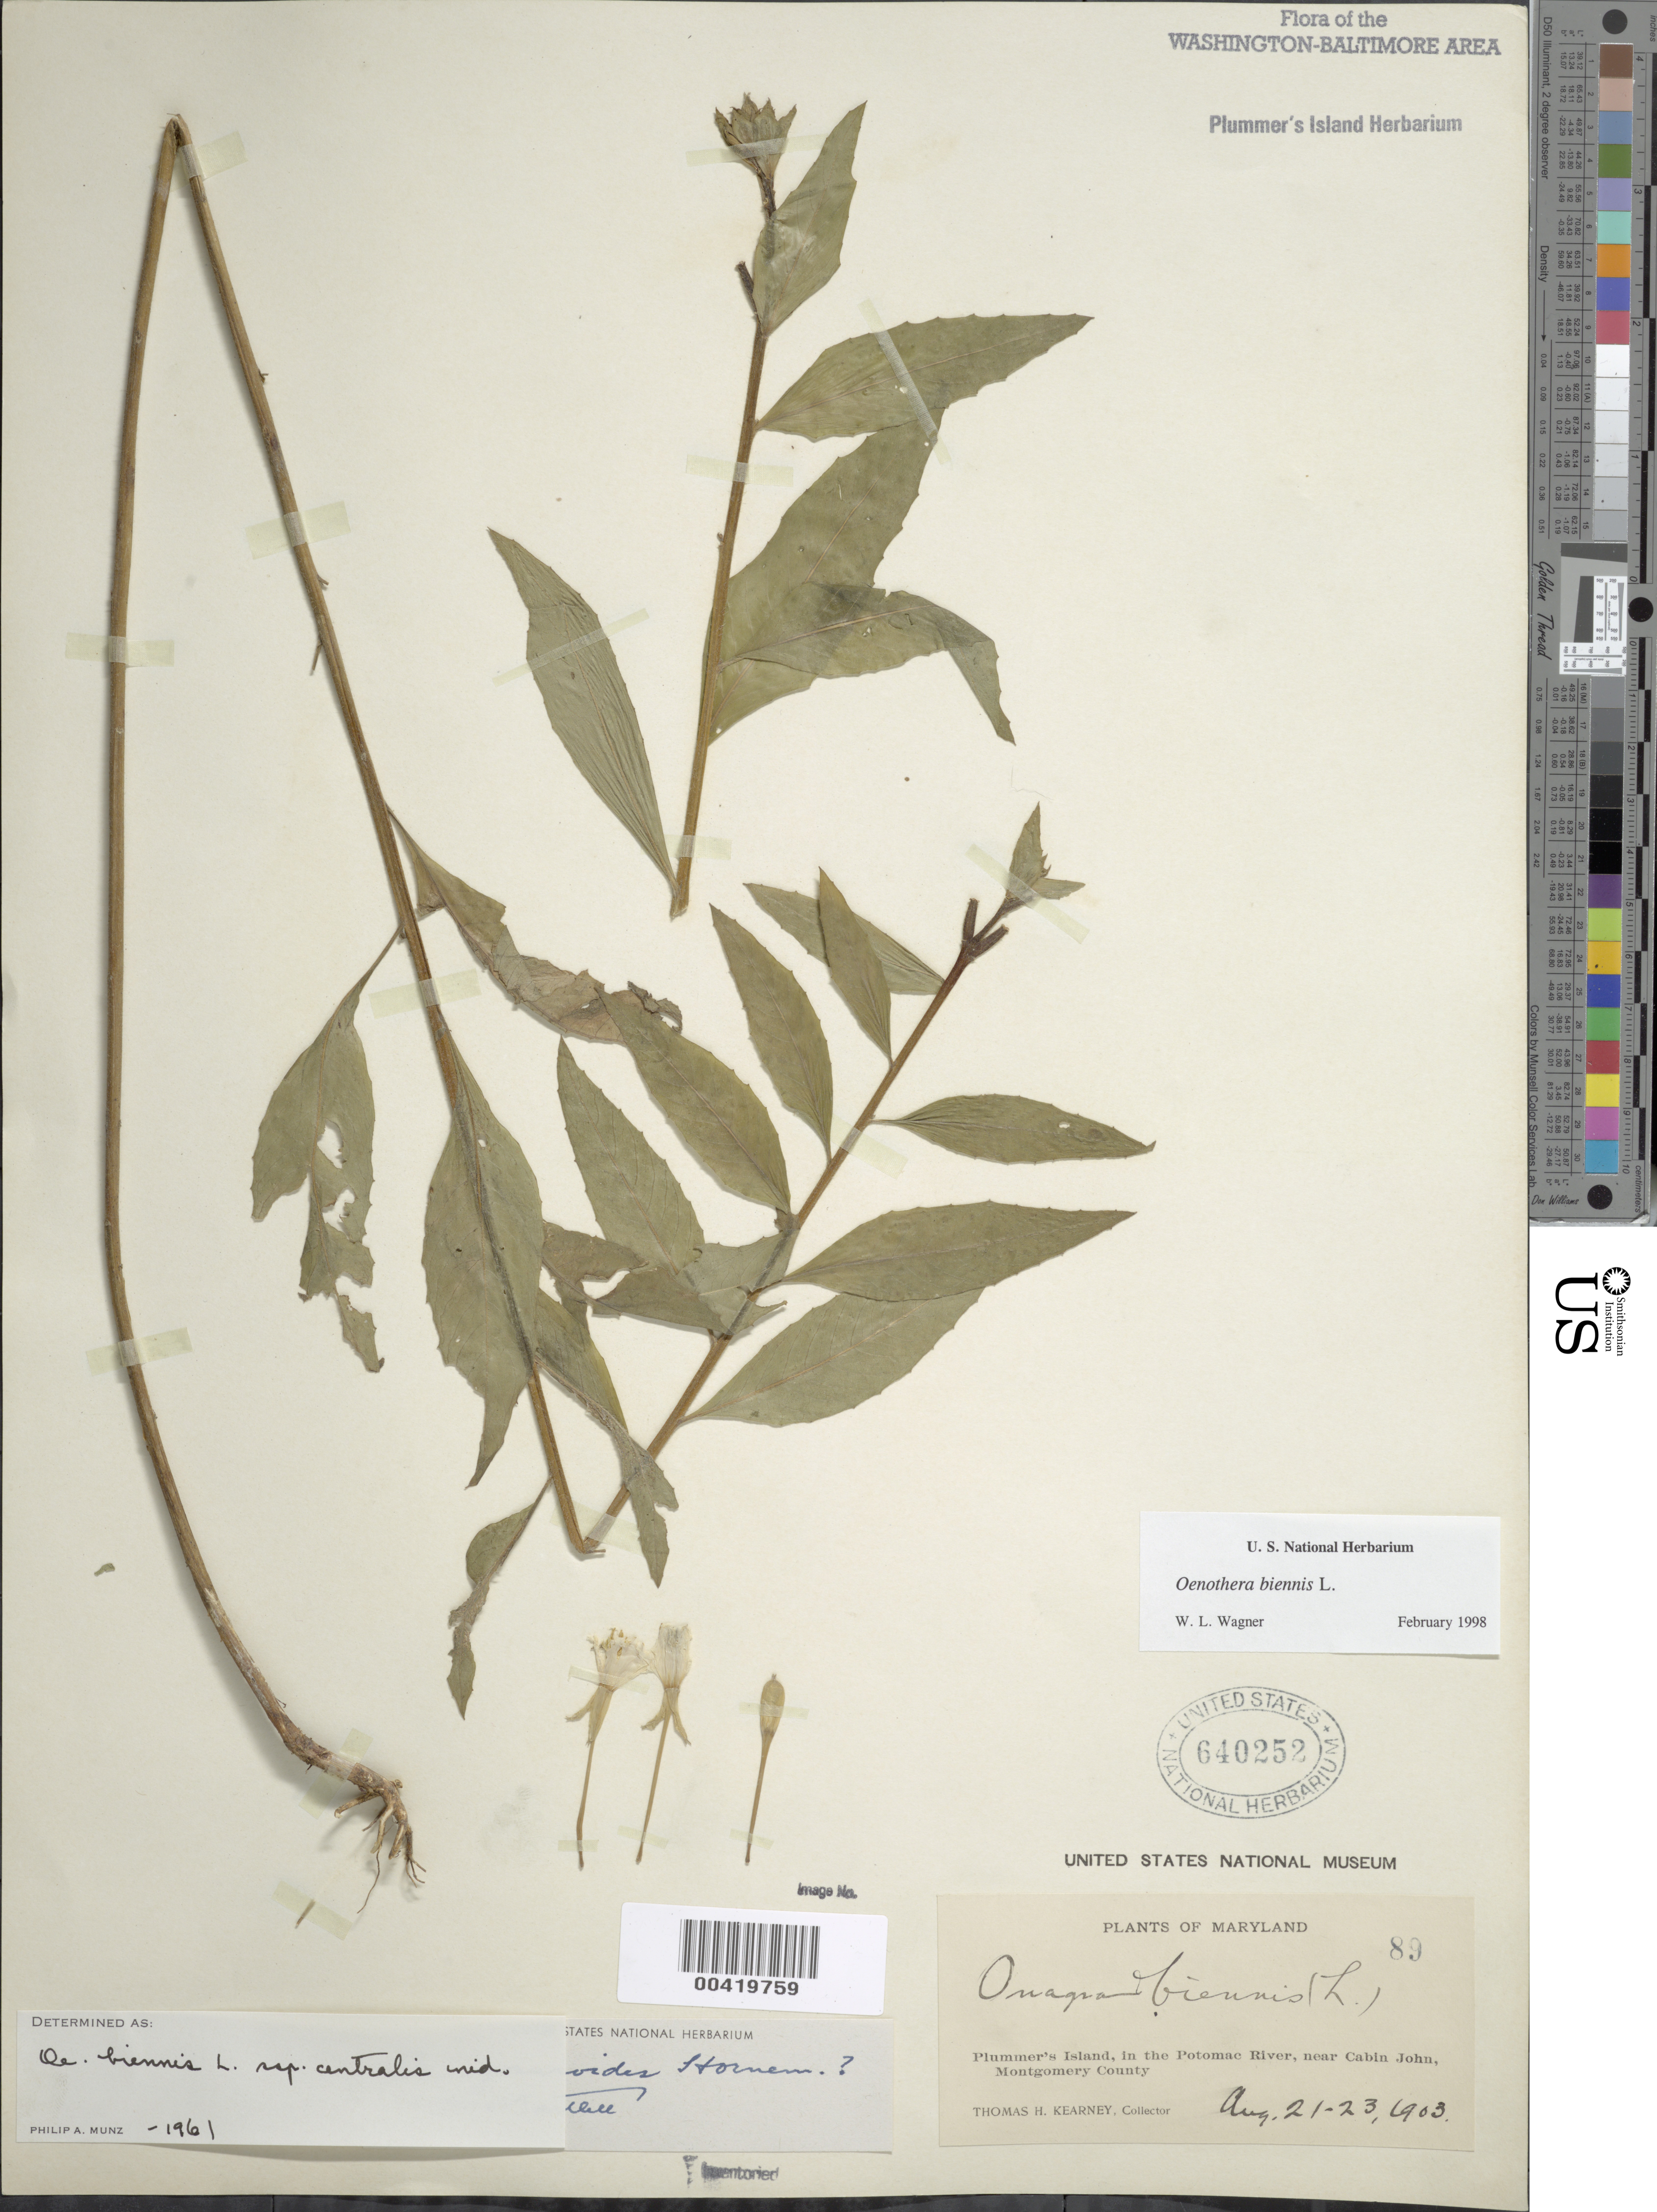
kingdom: Plantae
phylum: Tracheophyta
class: Magnoliopsida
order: Myrtales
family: Onagraceae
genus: Oenothera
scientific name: Oenothera biennis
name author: L.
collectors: T. H. Kearney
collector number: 89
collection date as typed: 21 Aug 1903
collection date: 1903-08-21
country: United States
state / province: Maryland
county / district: Montgomery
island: Plummers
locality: Plummer's Island Plummers Island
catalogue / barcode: US 640252